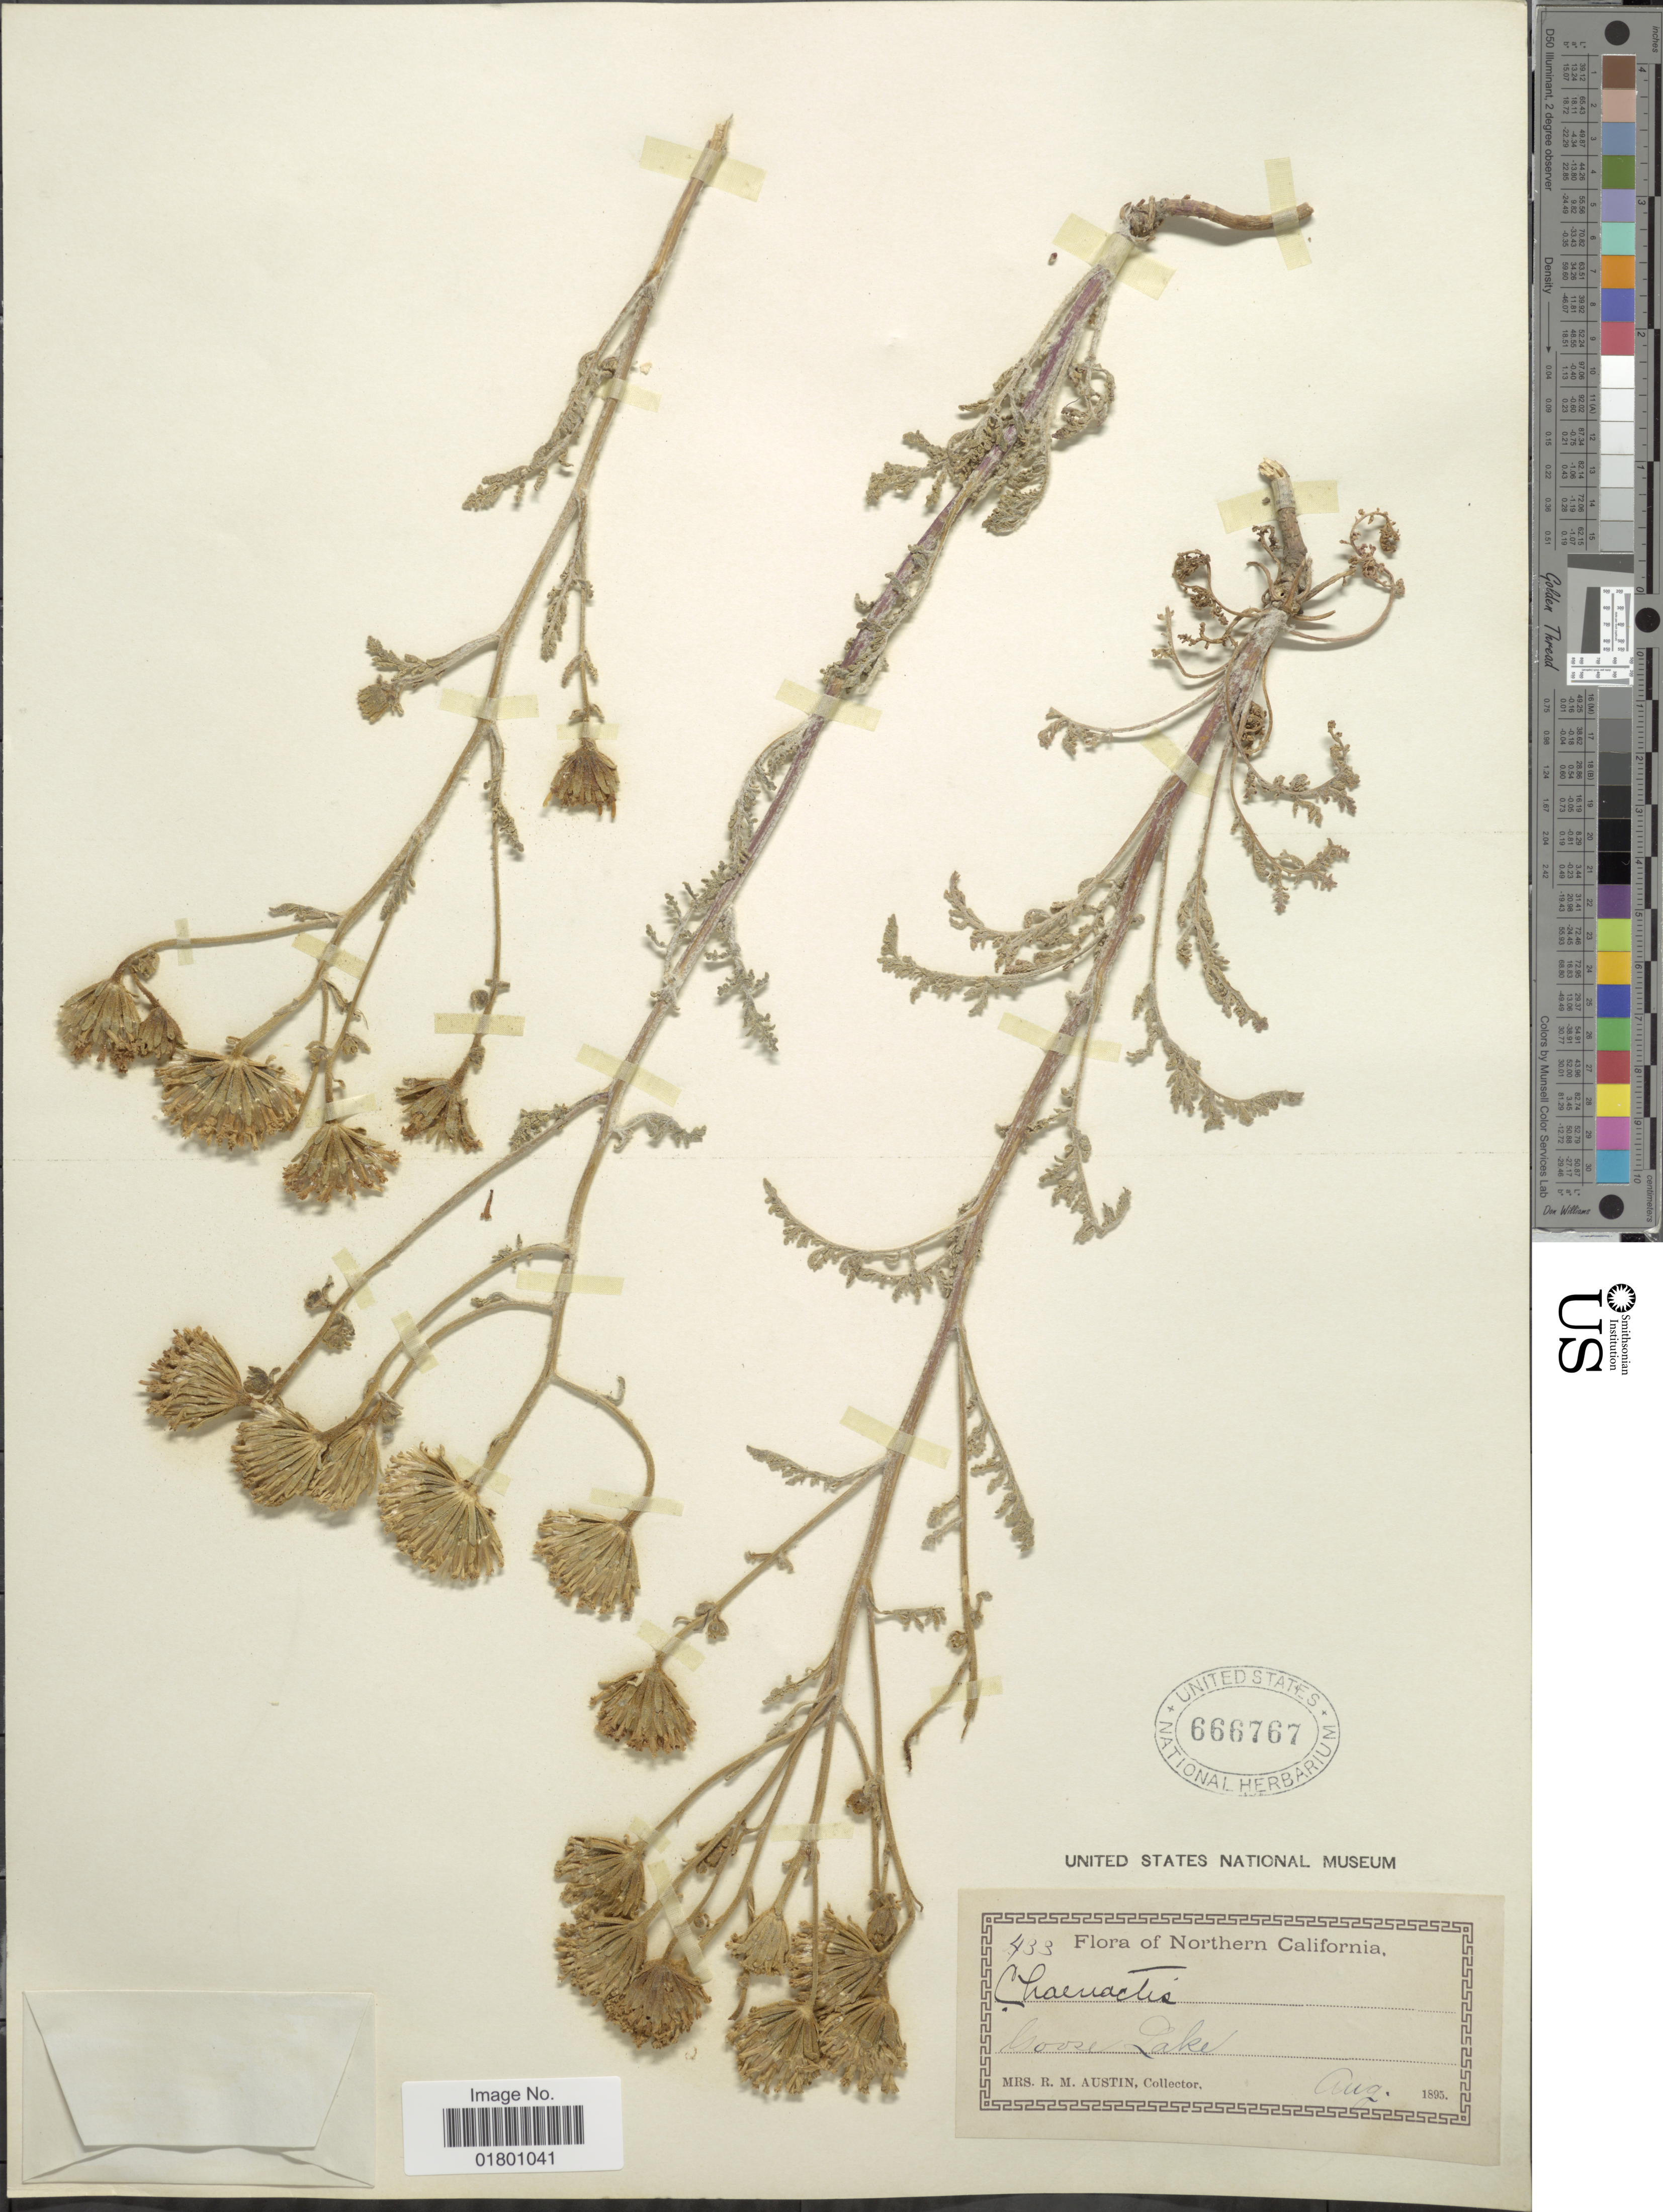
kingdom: Plantae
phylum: Tracheophyta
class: Magnoliopsida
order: Asterales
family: Asteraceae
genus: Chaenactis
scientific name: Chaenactis douglasii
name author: Hook. & Arn.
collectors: R. Austin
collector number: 433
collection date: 1895-08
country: United States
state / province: California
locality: Northern California, Goose Lake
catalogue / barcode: US 666767